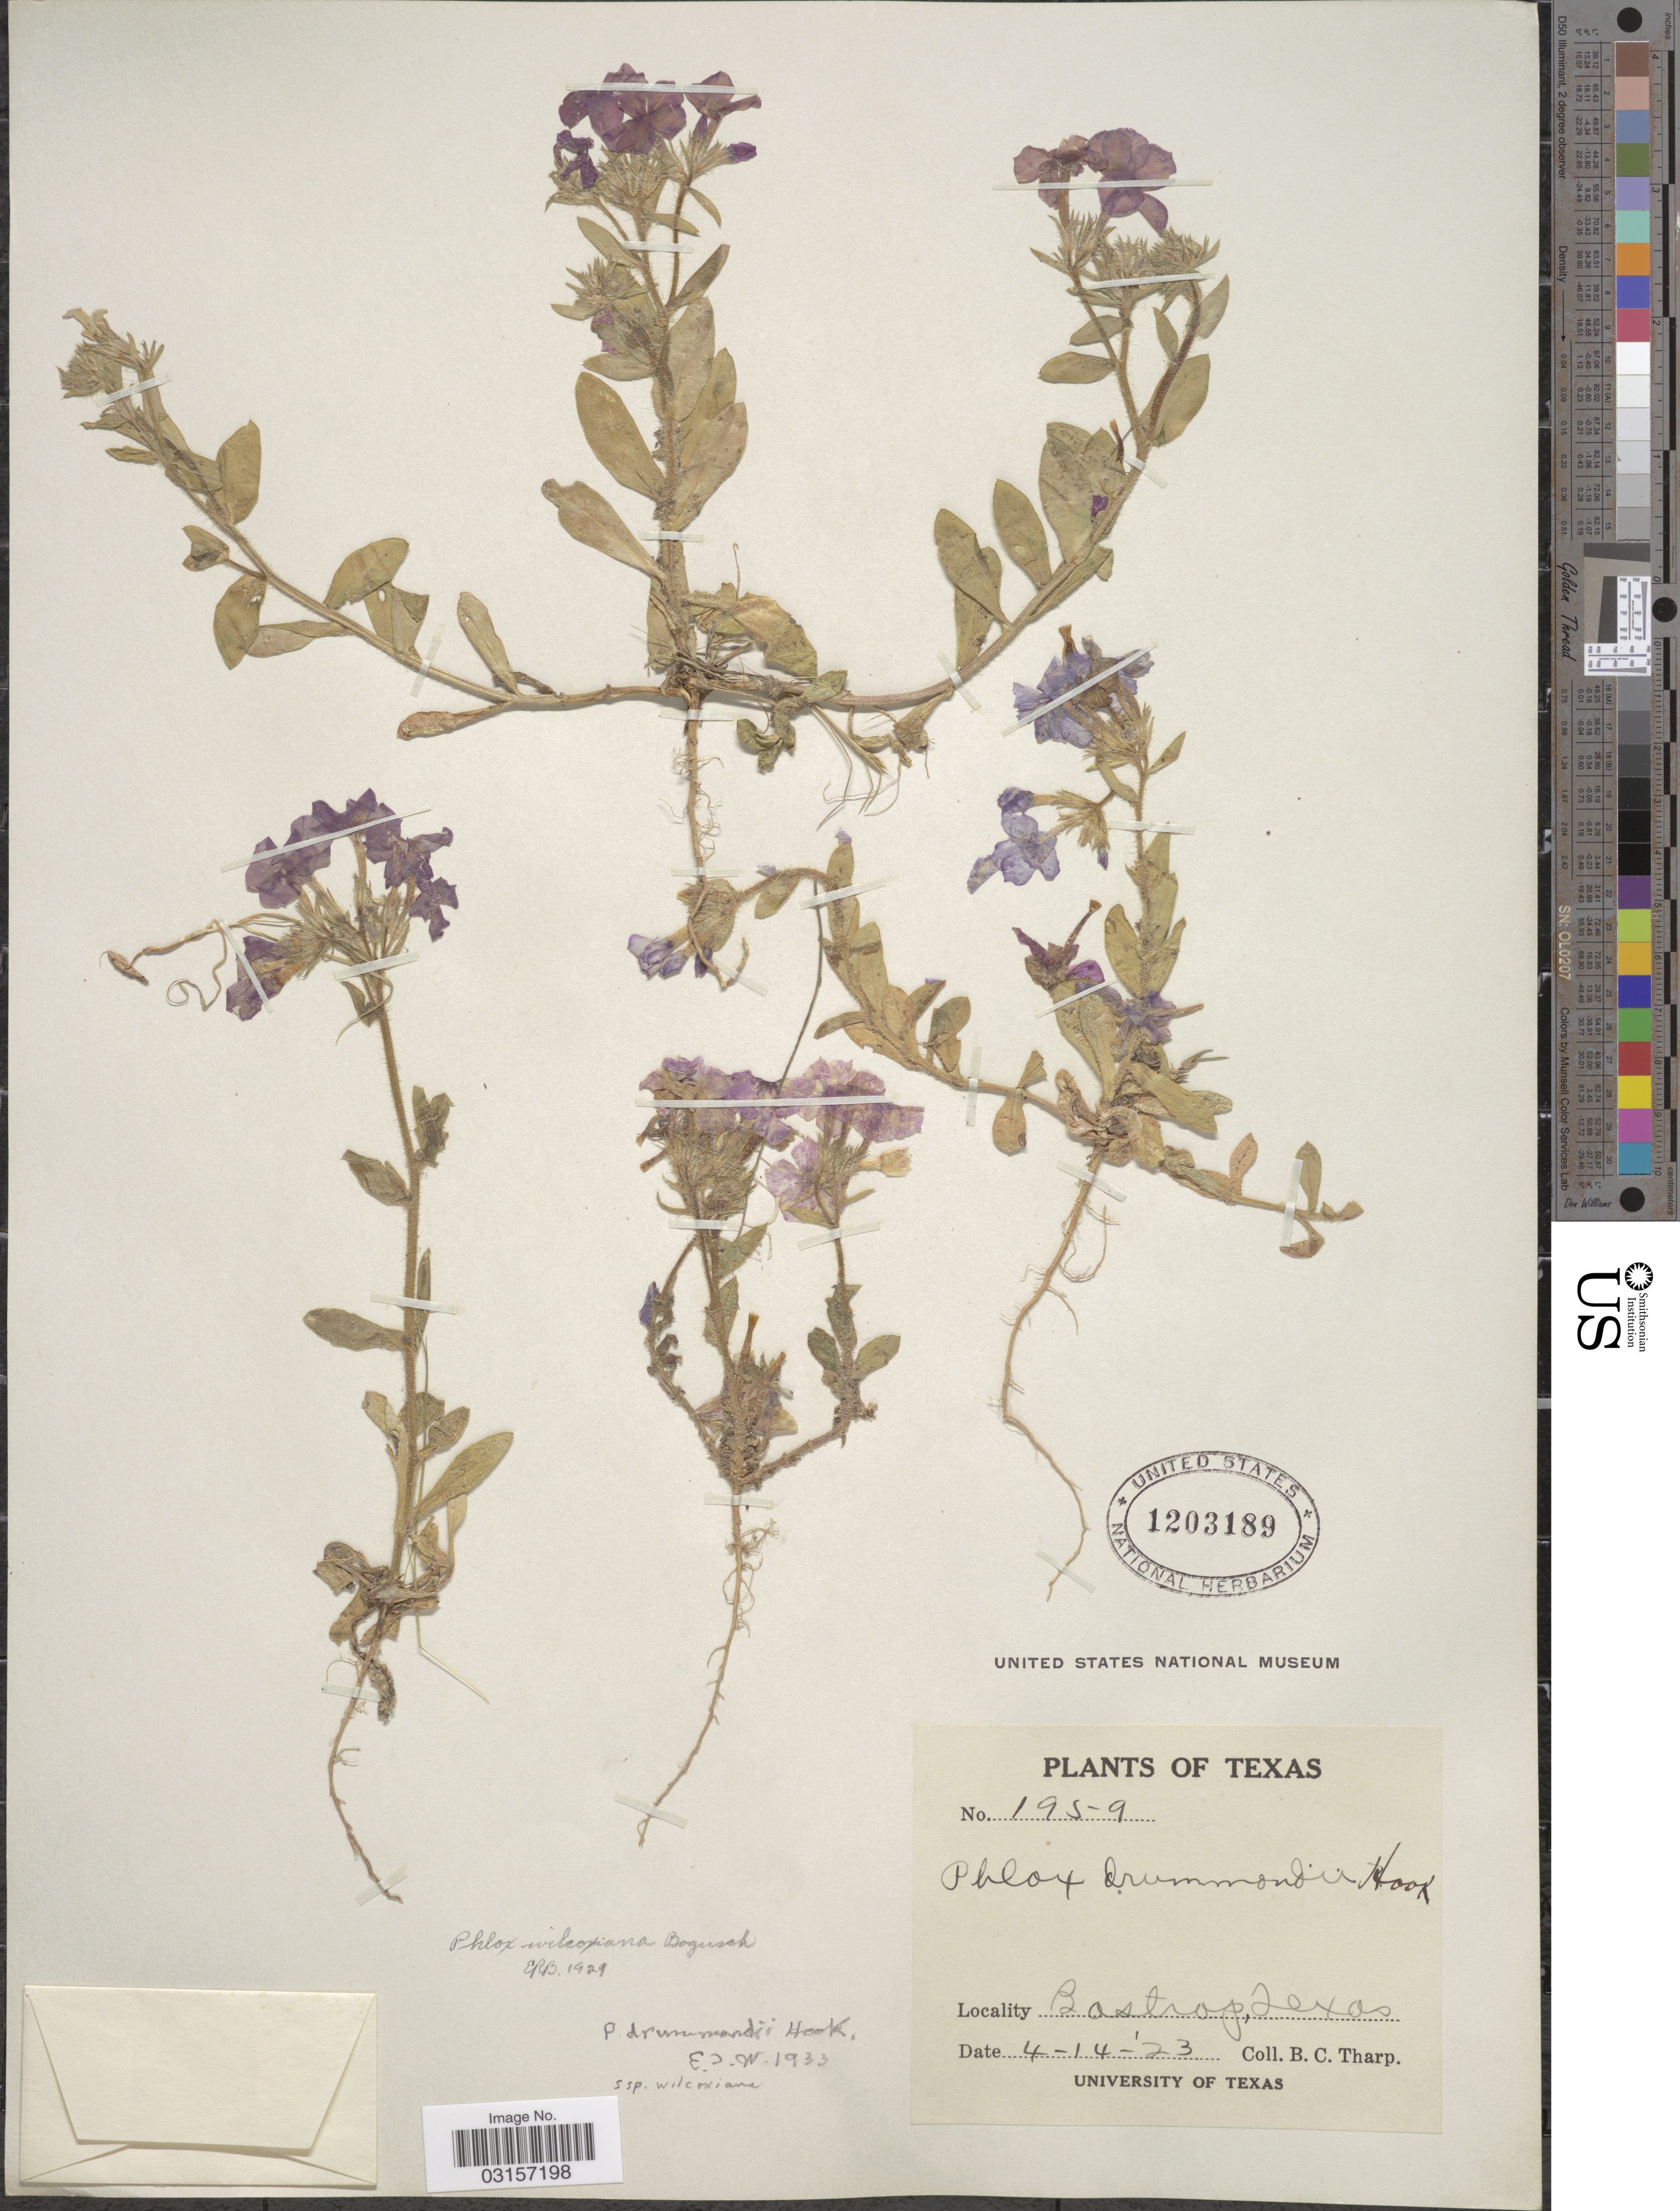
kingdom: Plantae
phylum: Tracheophyta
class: Magnoliopsida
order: Ericales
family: Polemoniaceae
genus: Phlox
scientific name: Phlox drummondii subsp. wilcoxiana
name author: Wherry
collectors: B. C. Tharp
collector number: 1959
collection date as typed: Transcribed d/m/y: 14/4/23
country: United States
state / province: Texas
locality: Bastrop, Texas.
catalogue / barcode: US 1203189